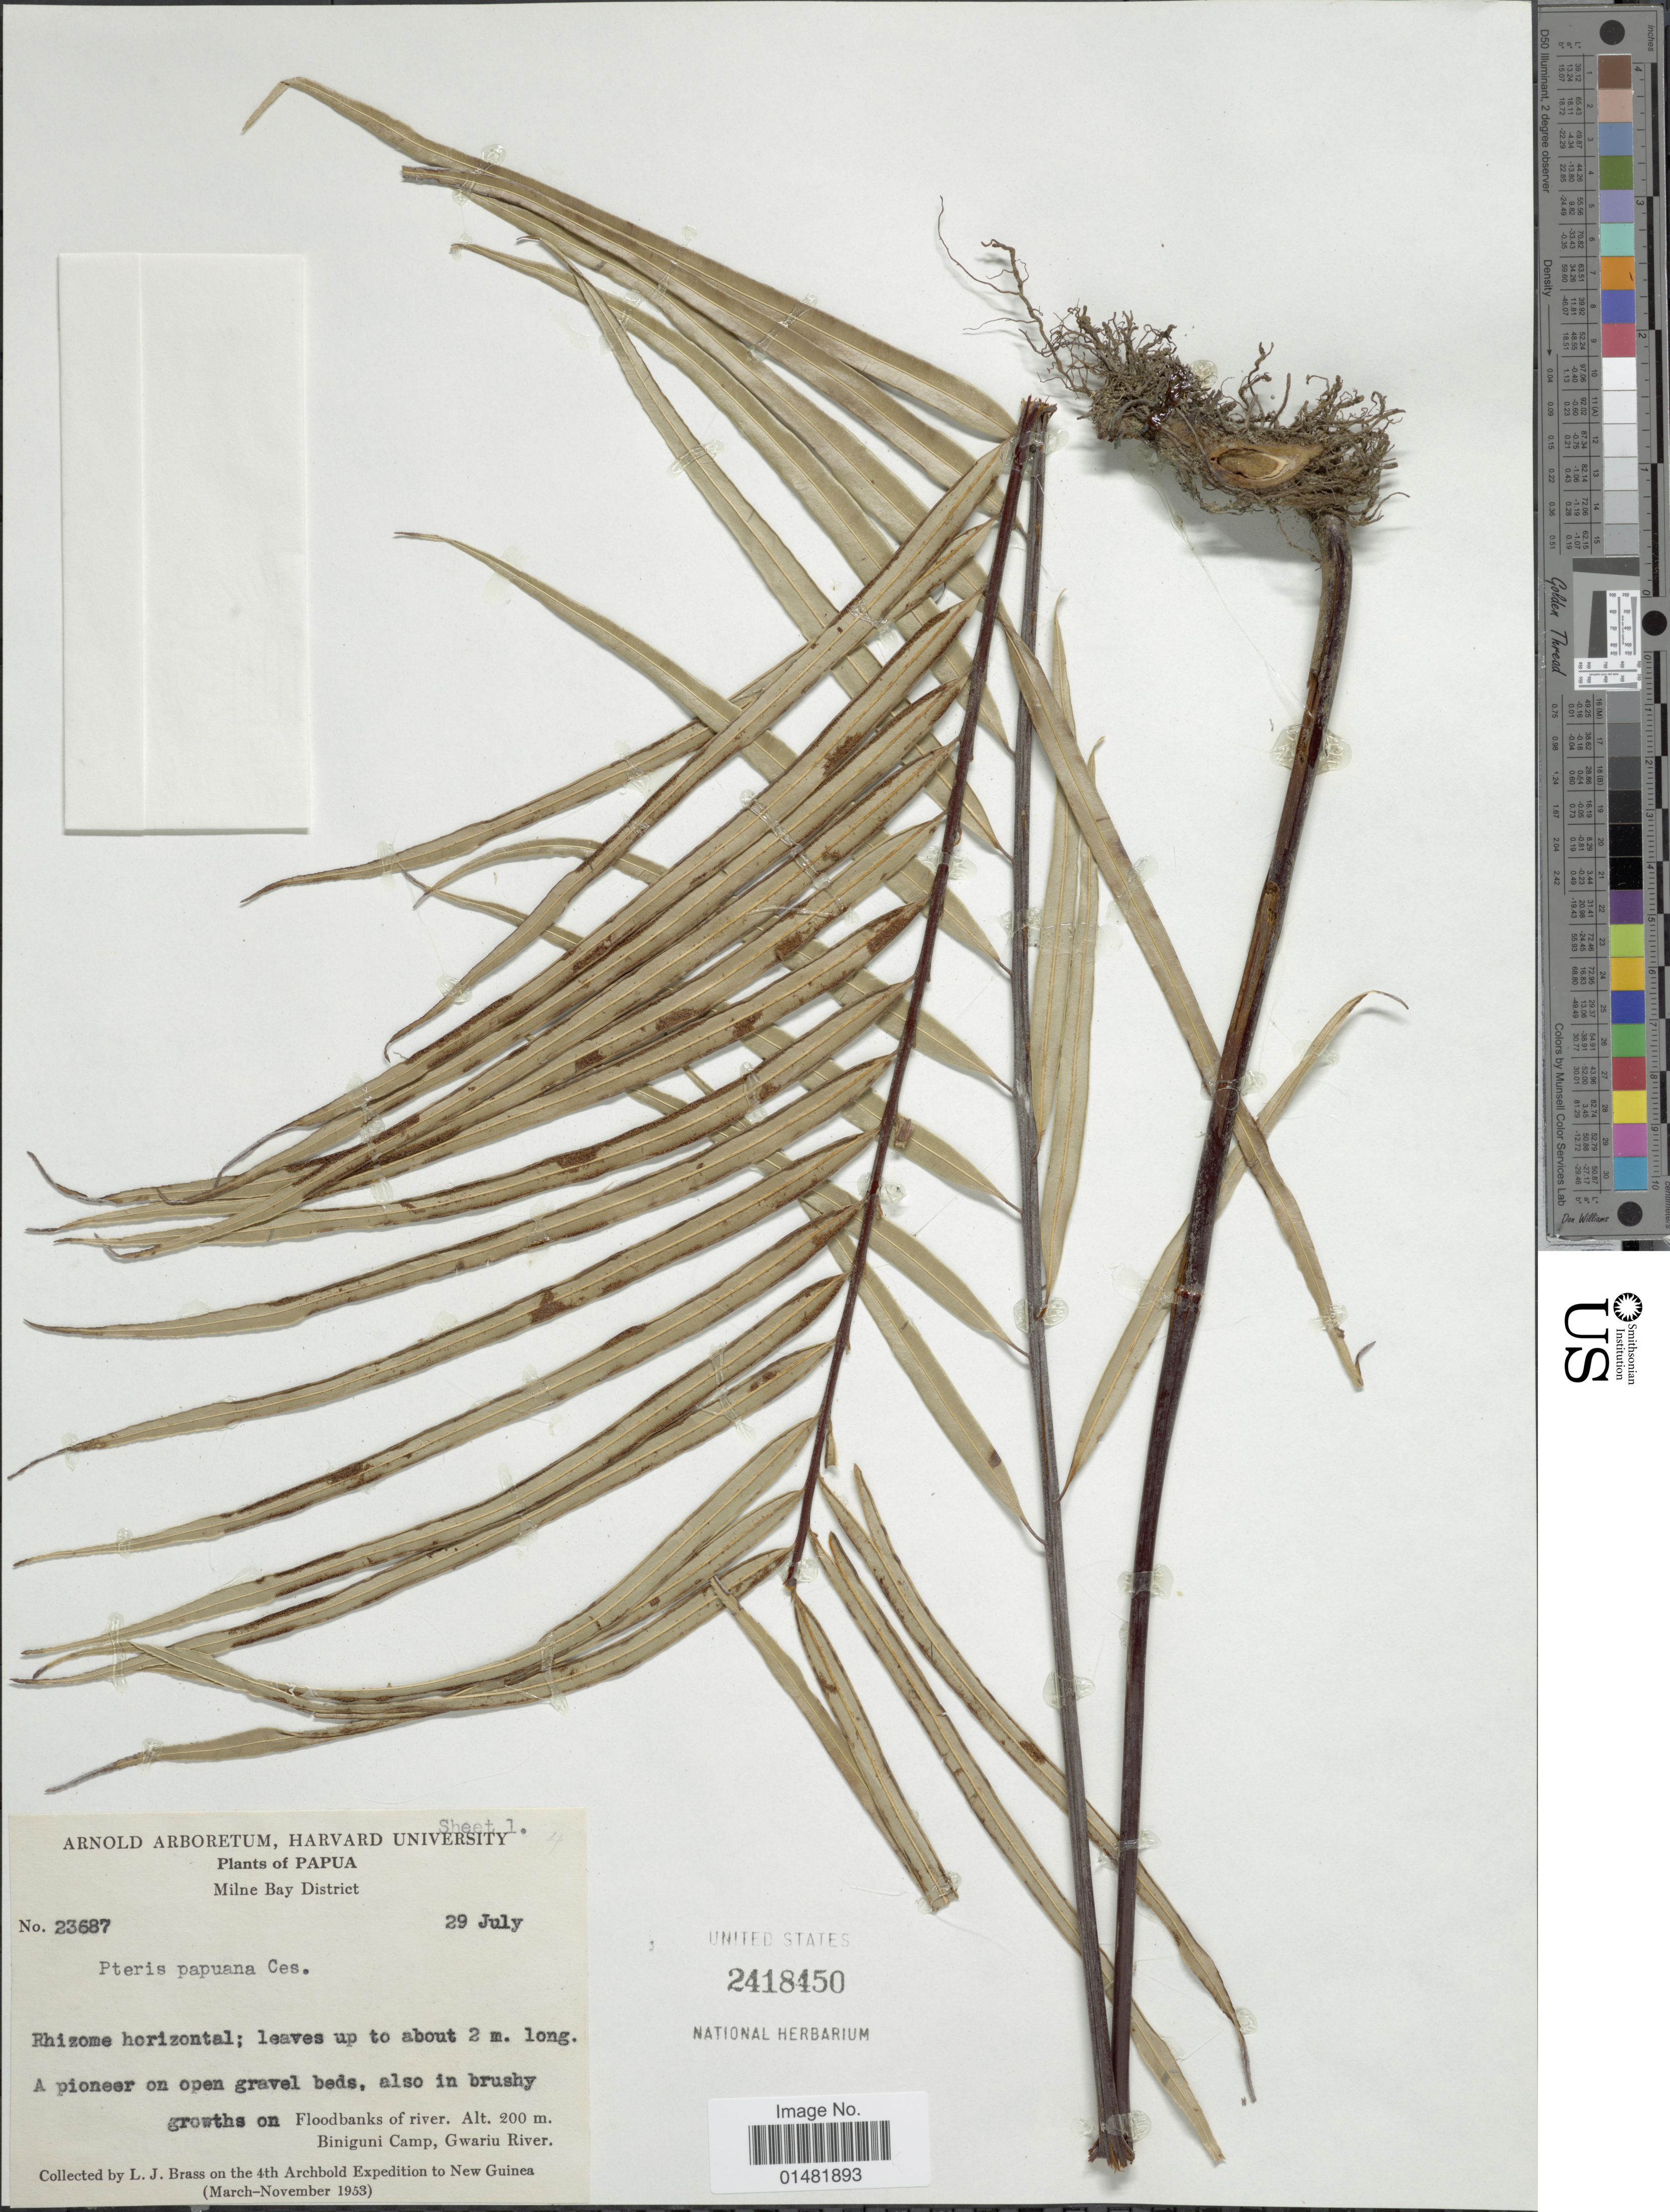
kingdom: Plantae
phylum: Tracheophyta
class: Polypodiopsida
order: Polypodiales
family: Pteridaceae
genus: Pteris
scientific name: Pteris pacifica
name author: Hieron.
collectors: L. J. Brass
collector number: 23687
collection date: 1953-07-29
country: Papua New Guinea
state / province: Milne Bay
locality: Papua, growth on Floodbanks of river, Biniguni Camp, Gwariu River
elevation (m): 200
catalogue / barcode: US 2418450